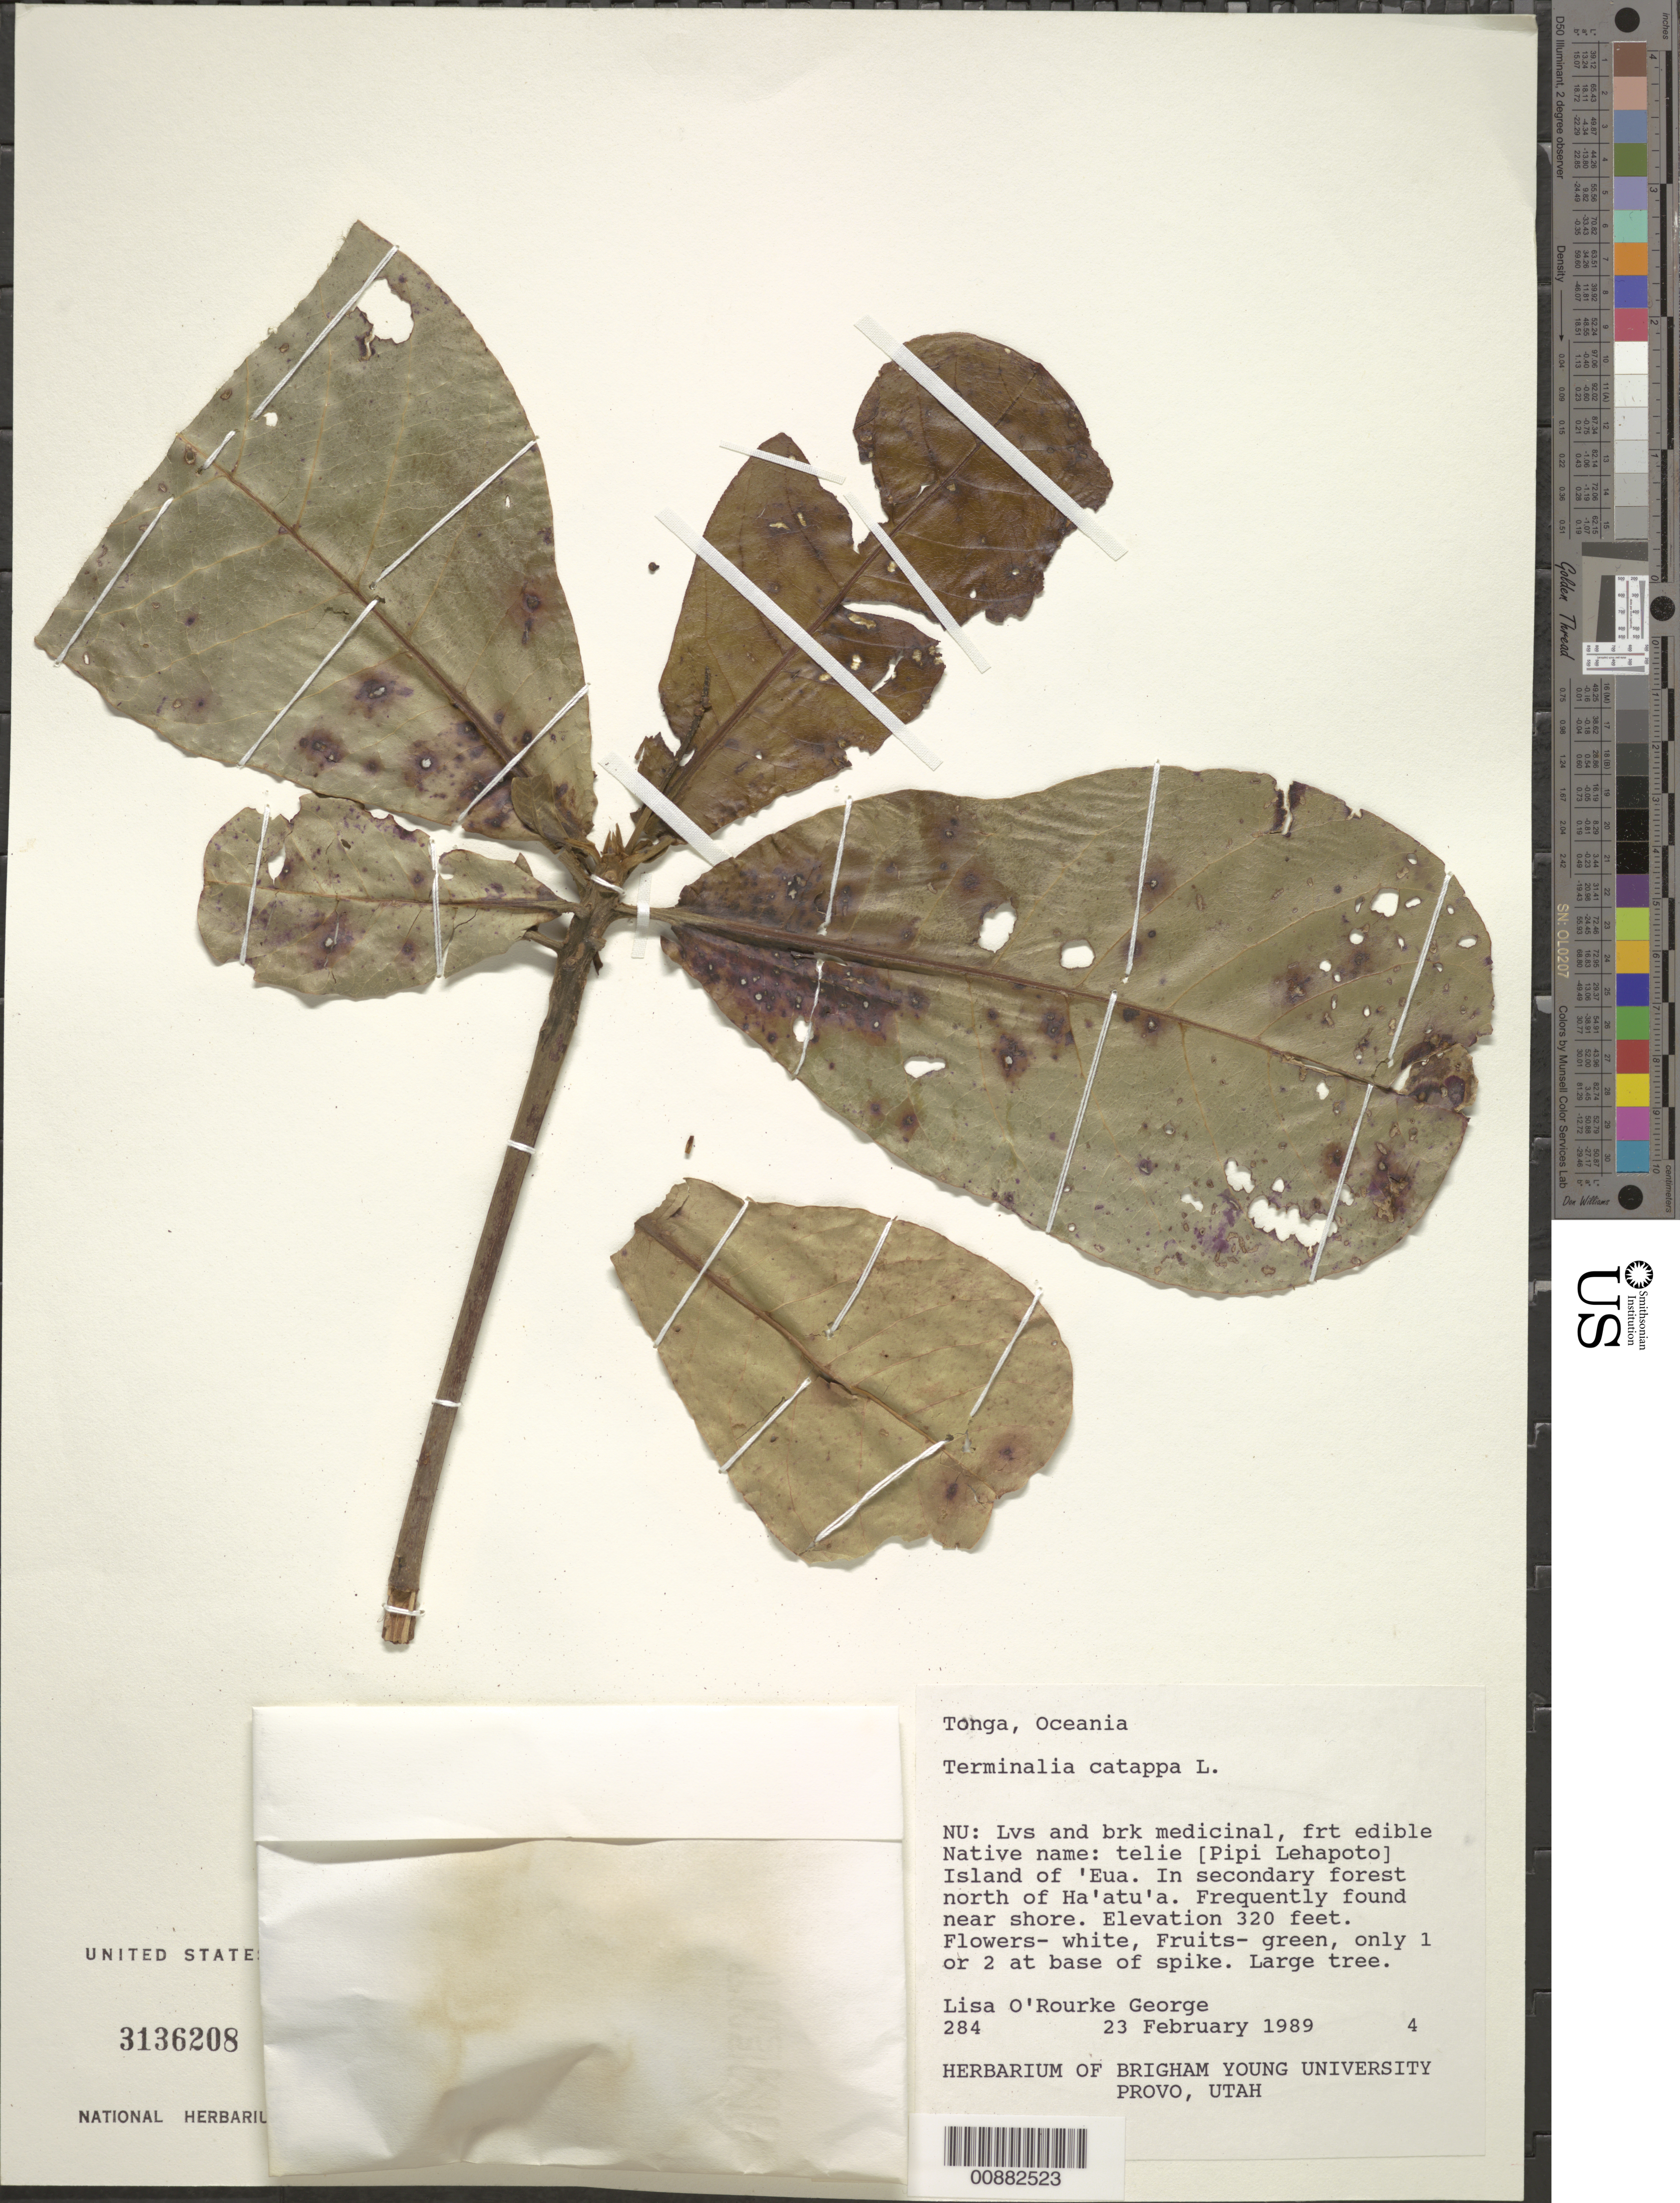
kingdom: Plantae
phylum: Tracheophyta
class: Magnoliopsida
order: Myrtales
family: Combretaceae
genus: Terminalia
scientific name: Terminalia catappa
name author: L.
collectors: L. George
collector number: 284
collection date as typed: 23 Feb 1989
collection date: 1989-02-23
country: Tonga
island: Eua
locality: In secondary forest north of Ha'atu'a.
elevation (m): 98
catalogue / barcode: US 3136208